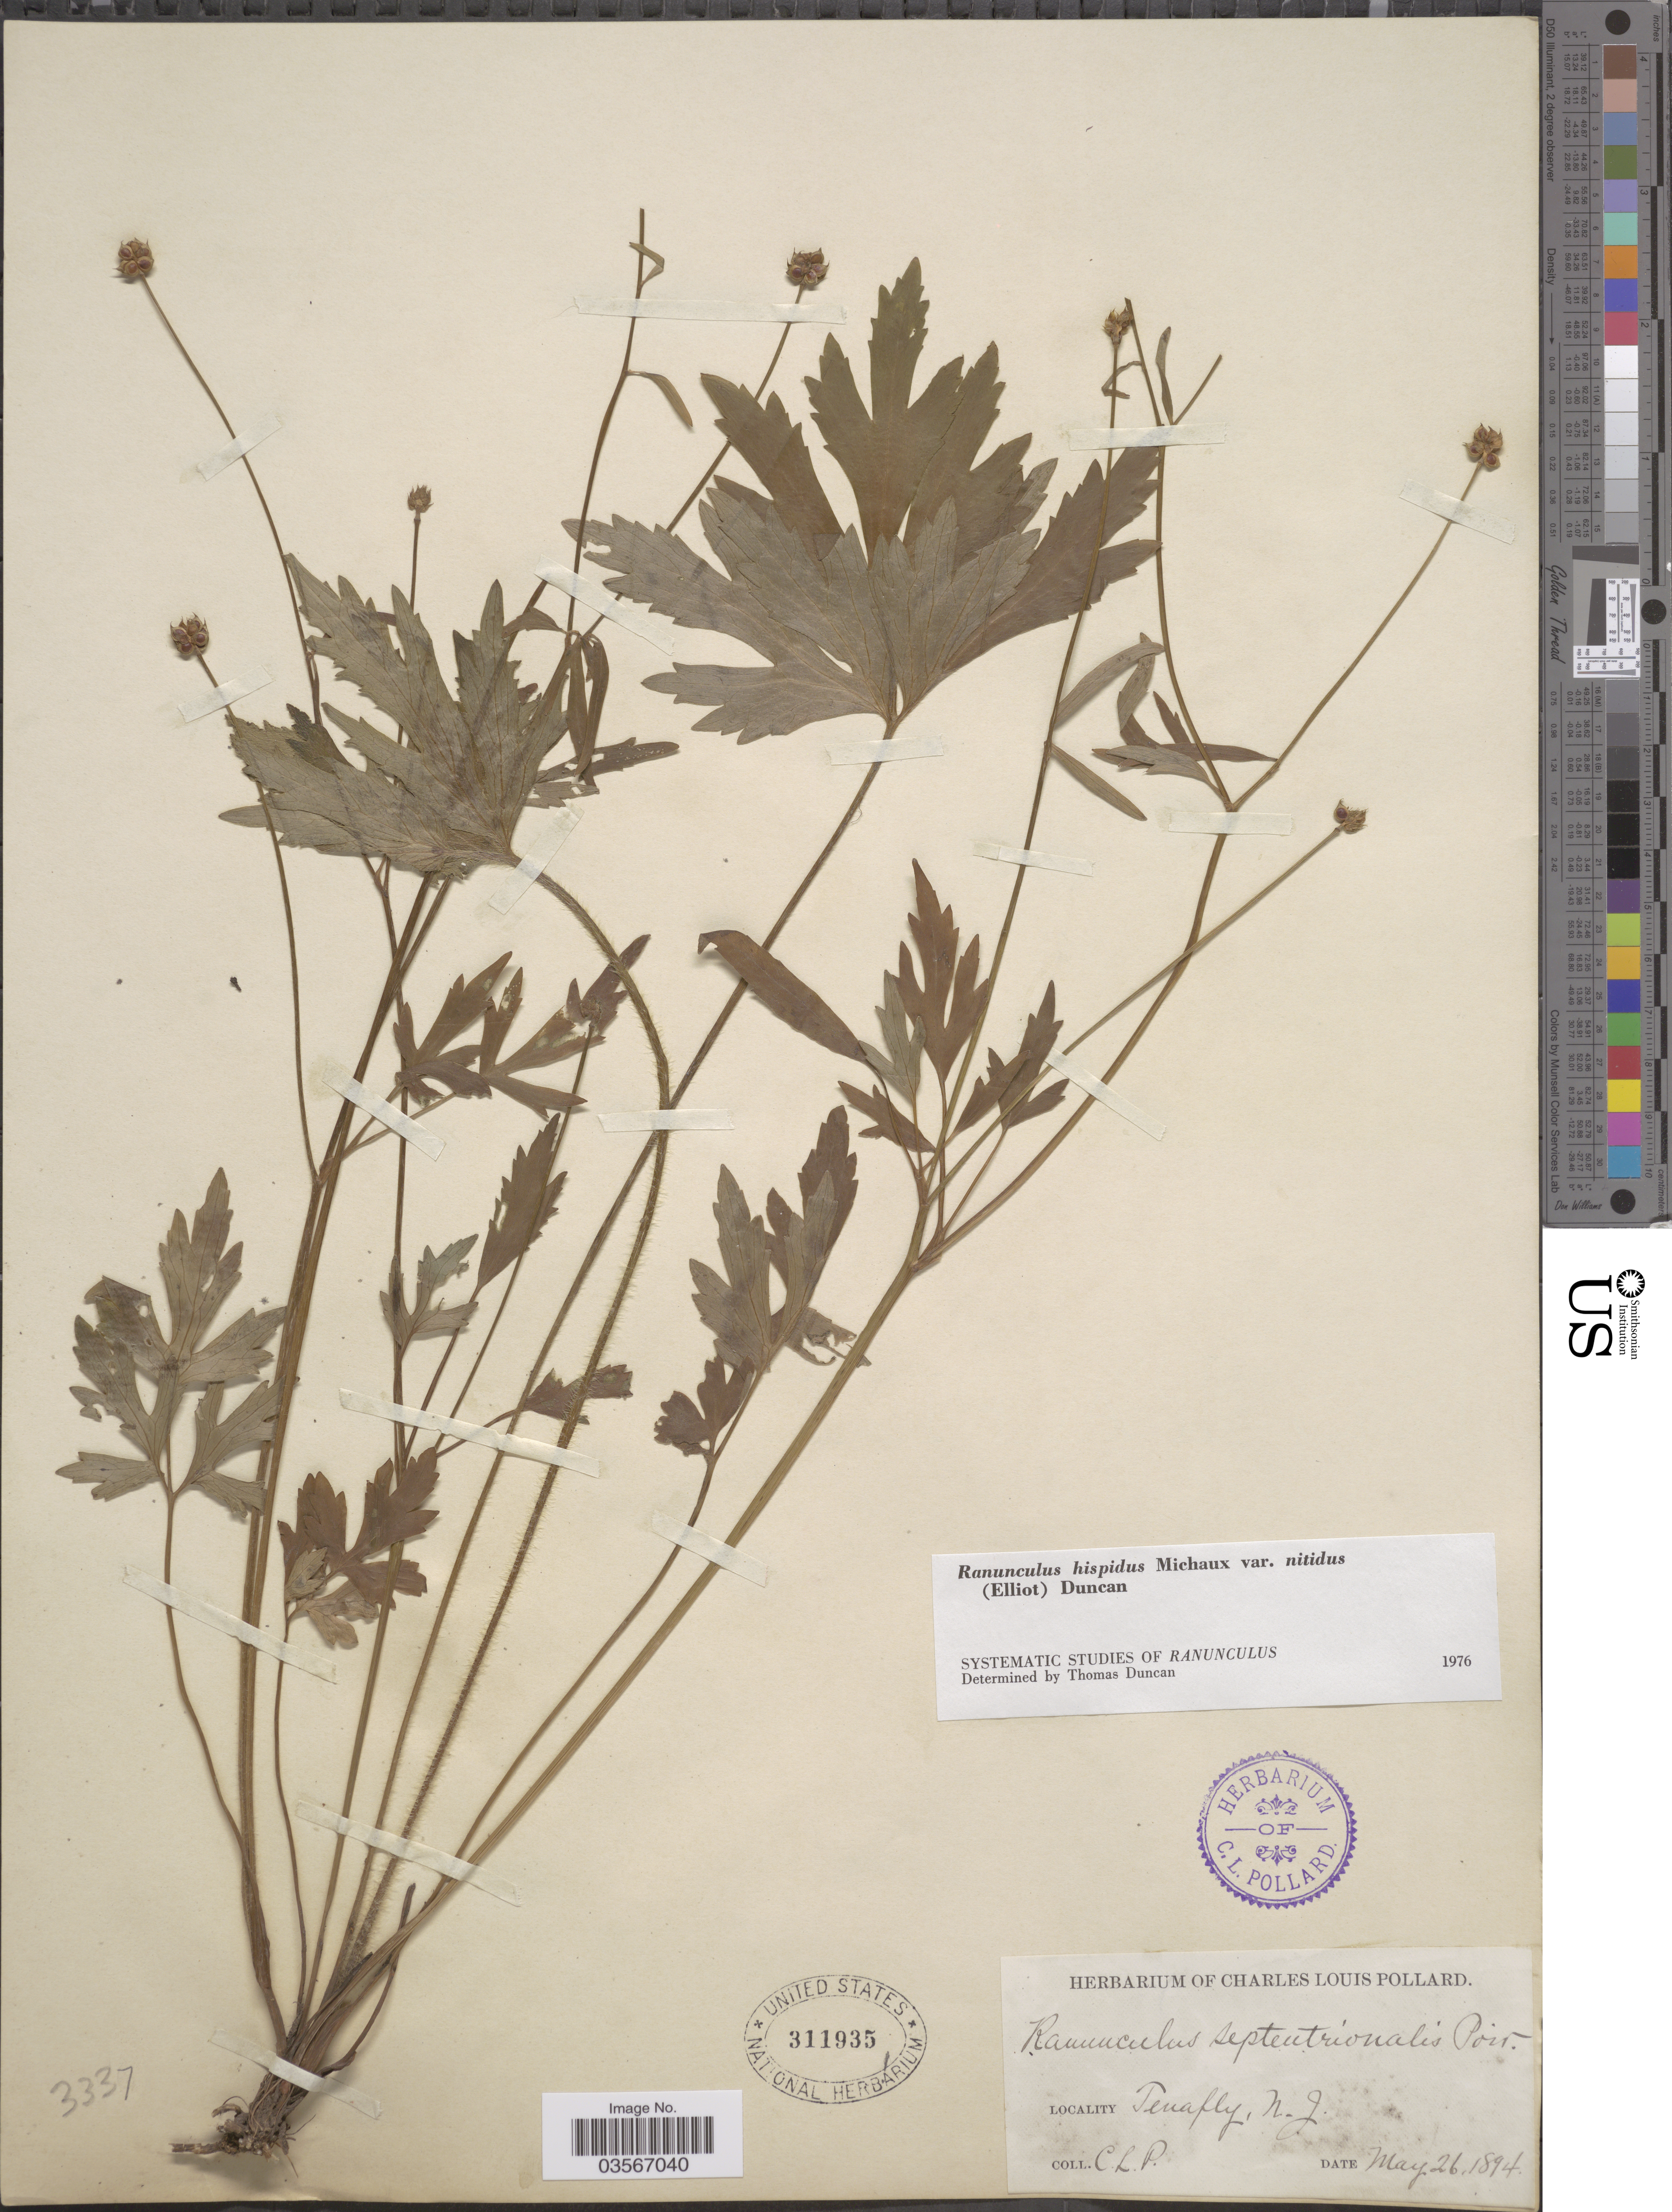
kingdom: Plantae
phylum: Tracheophyta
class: Magnoliopsida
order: Ranunculales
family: Ranunculaceae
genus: Ranunculus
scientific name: Ranunculus hispidus var. nitidus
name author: (Chapm.) T. Duncan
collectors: C. L. Pollard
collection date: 1894-05-26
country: United States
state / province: New Jersey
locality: Tenaply.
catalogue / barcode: US 311935